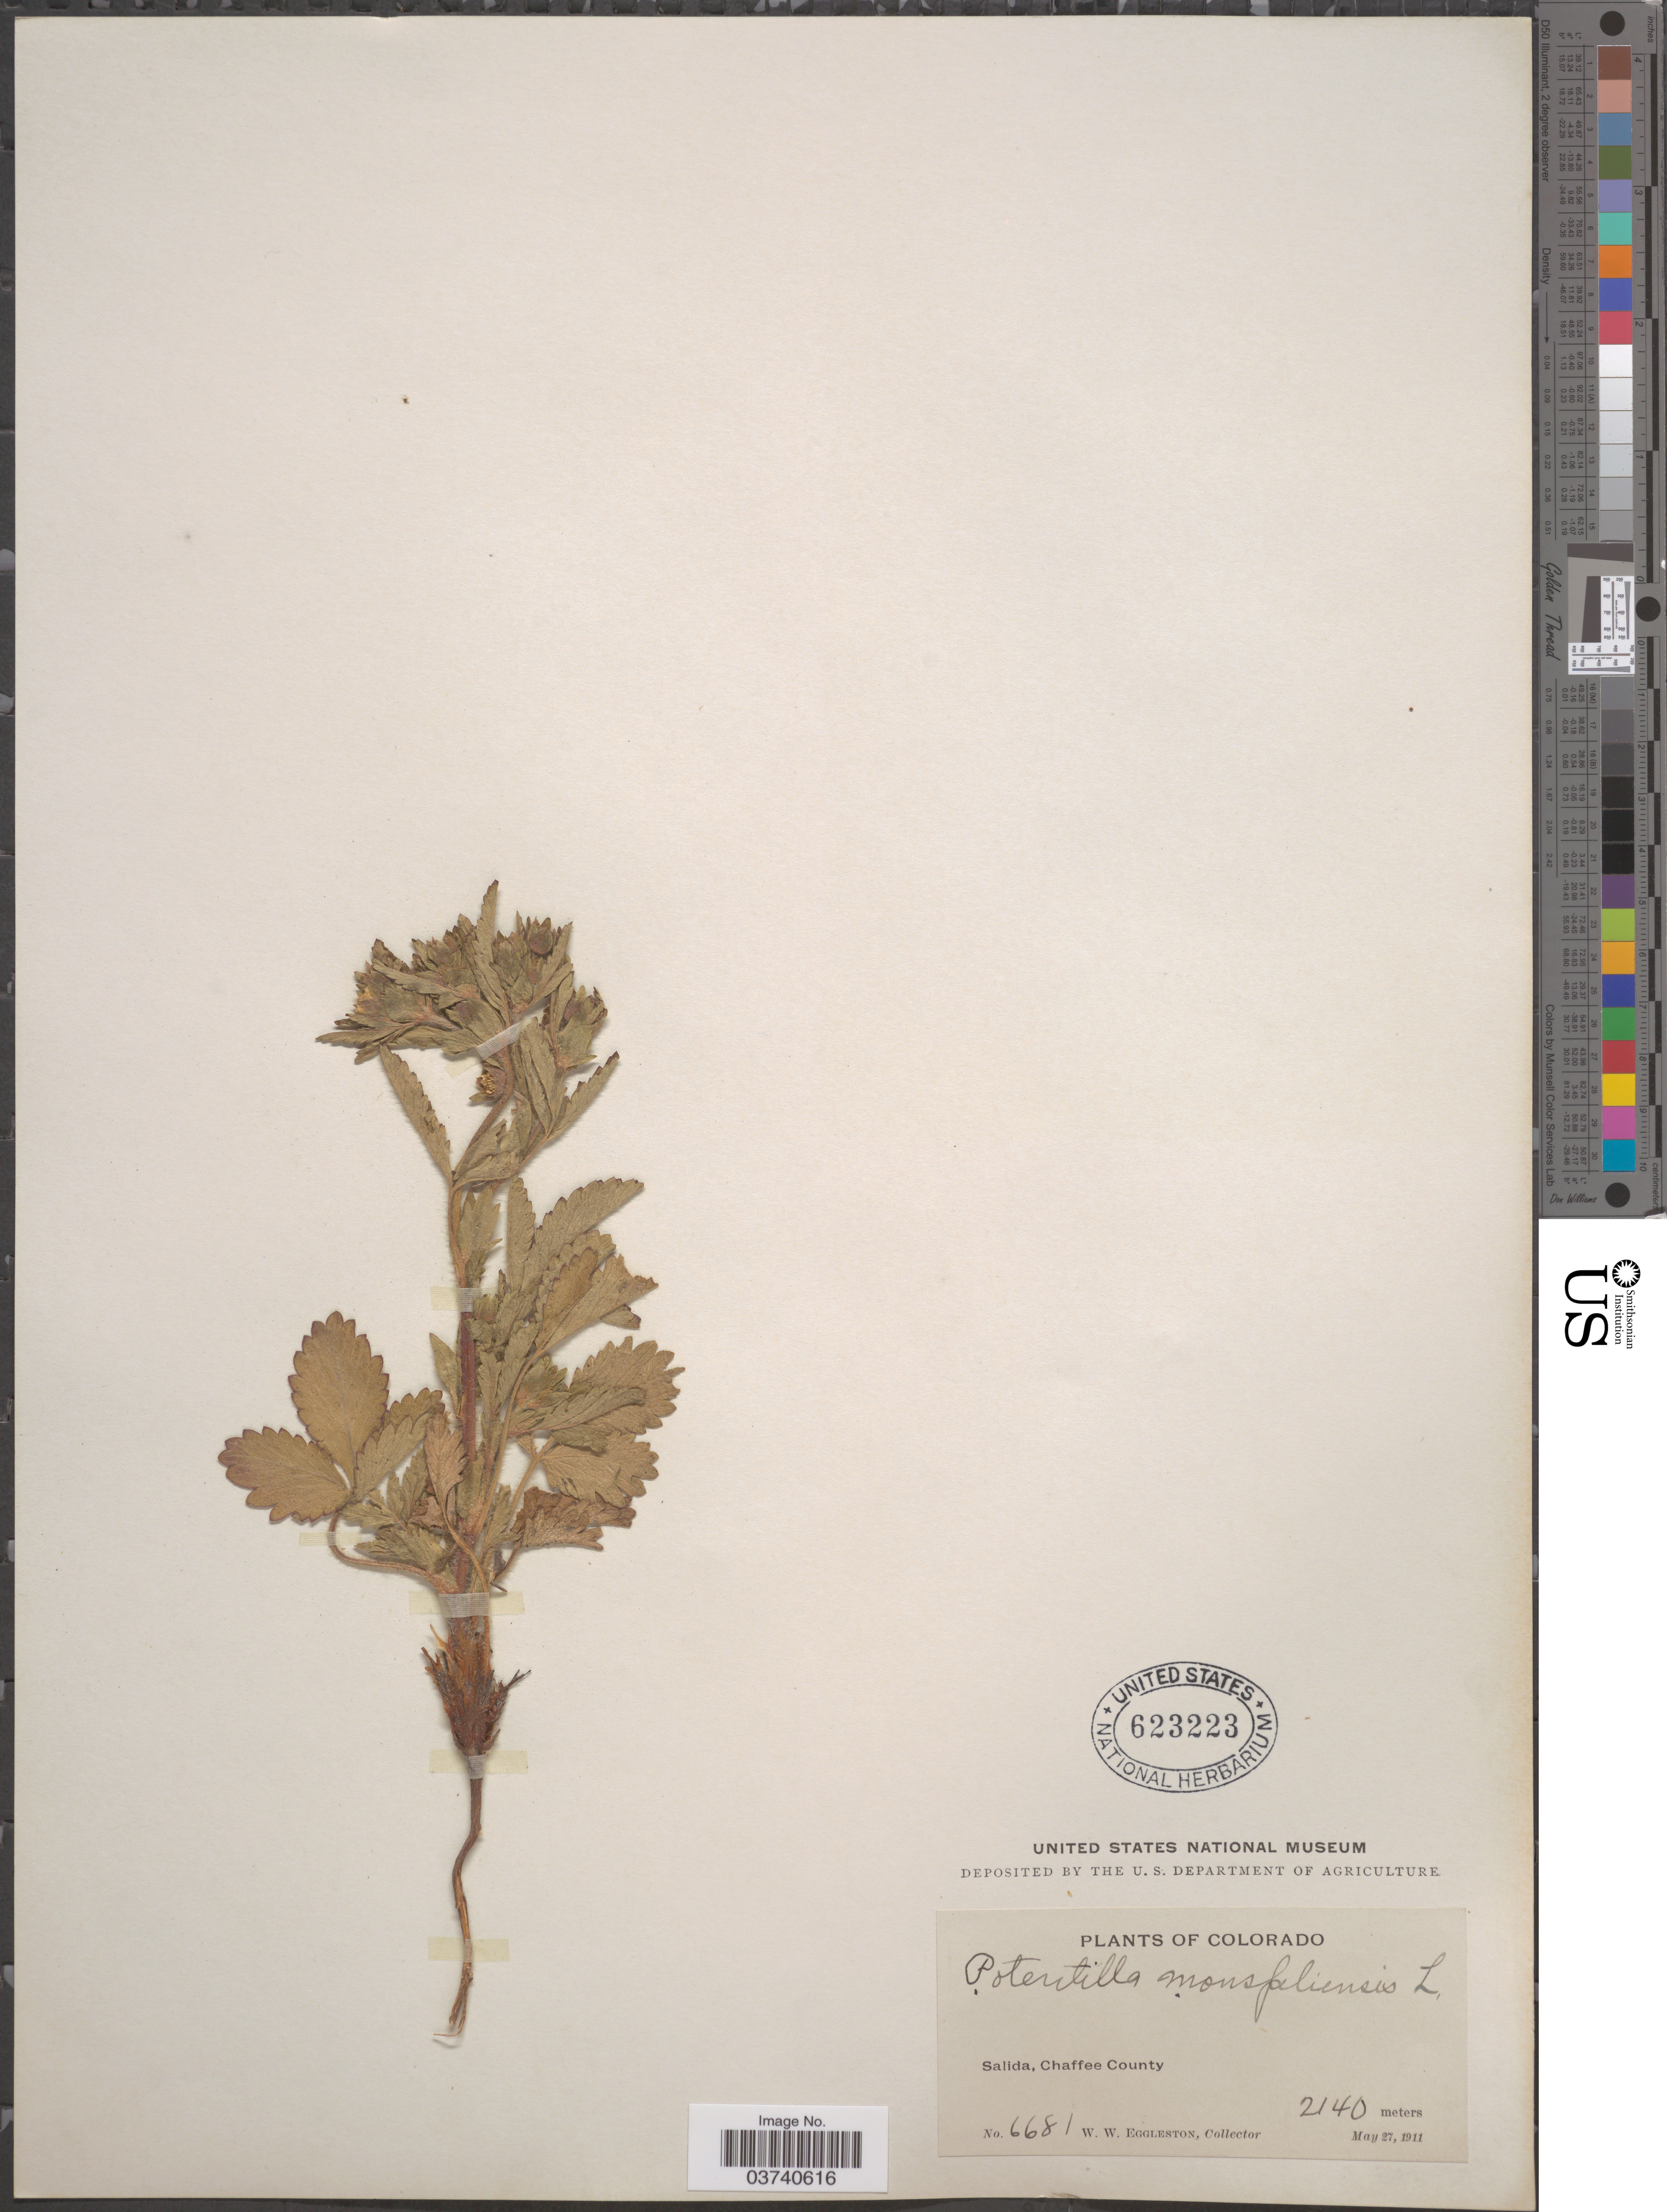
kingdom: Plantae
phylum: Tracheophyta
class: Magnoliopsida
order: Rosales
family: Rosaceae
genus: Potentilla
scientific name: Potentilla norvegica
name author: L.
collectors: W. W. Eggleston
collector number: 6681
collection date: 1911-05-27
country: United States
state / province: Colorado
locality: Salida, Chaffee County.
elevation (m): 2140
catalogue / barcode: US 623223